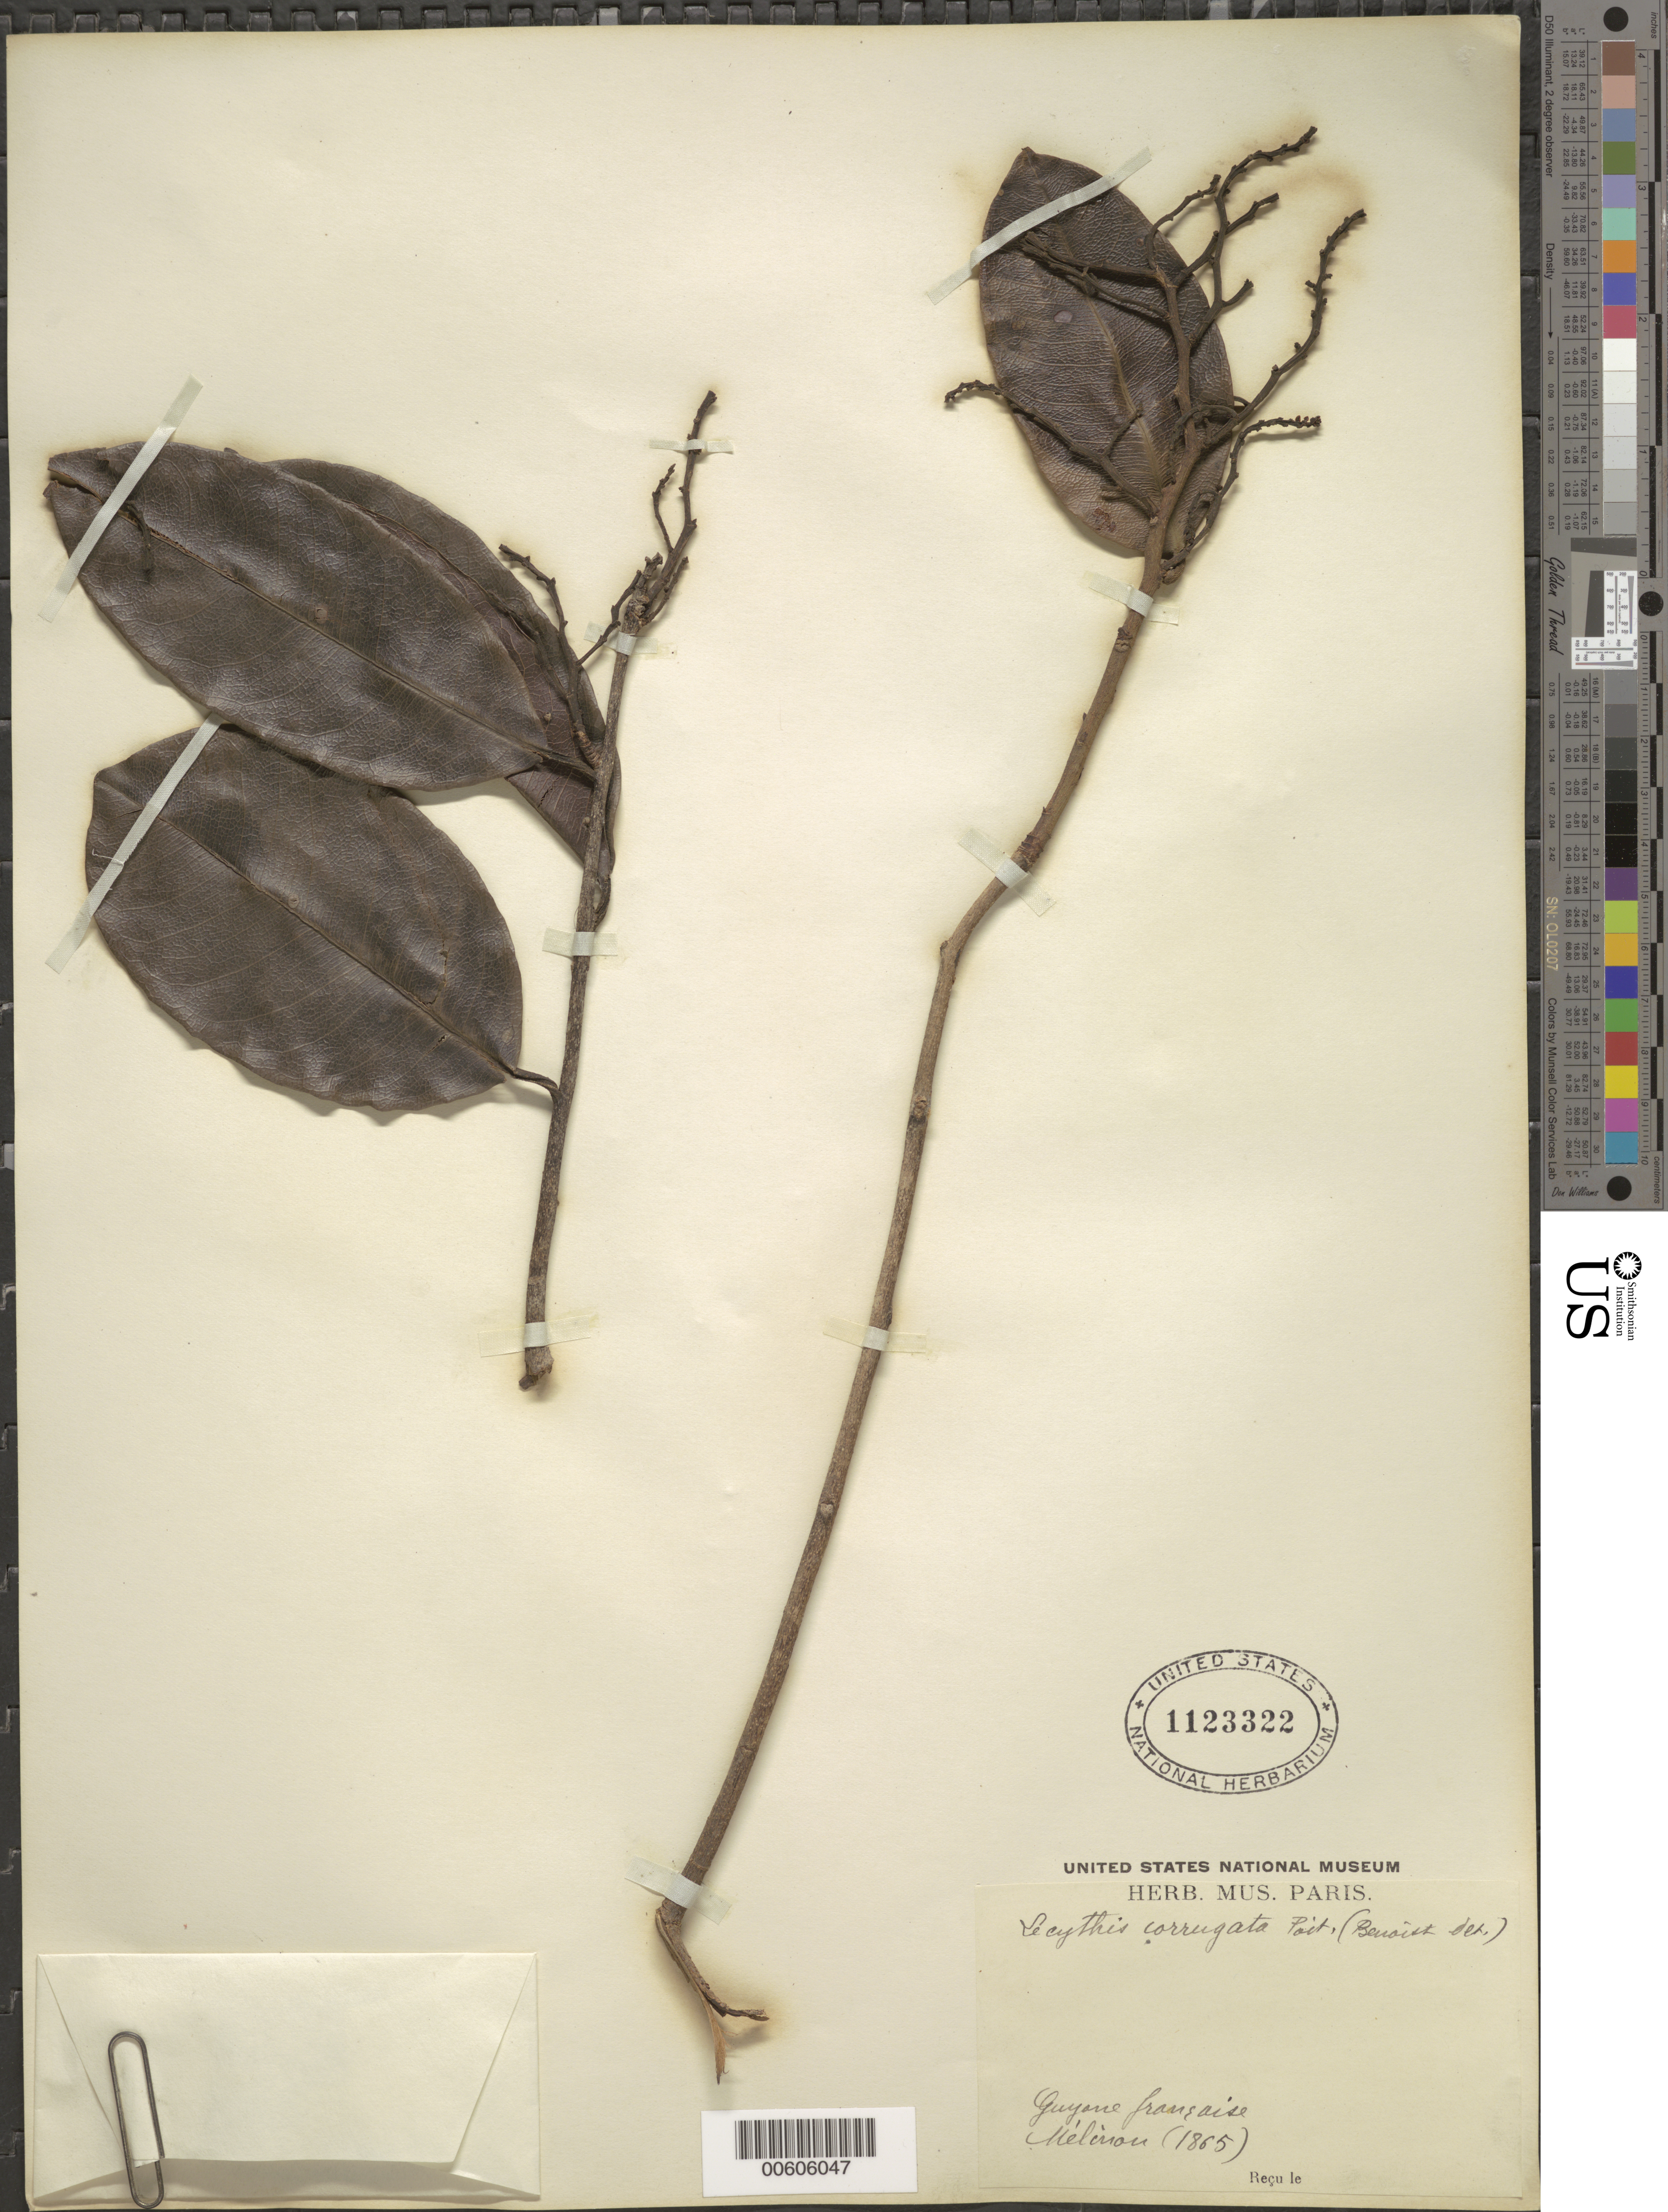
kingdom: Plantae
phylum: Tracheophyta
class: Magnoliopsida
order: Ericales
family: Lecythidaceae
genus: Lecythis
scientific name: Lecythis corrugata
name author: Poit.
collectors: E. Mélinon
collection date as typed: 1865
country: French Guiana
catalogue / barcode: US 1123322